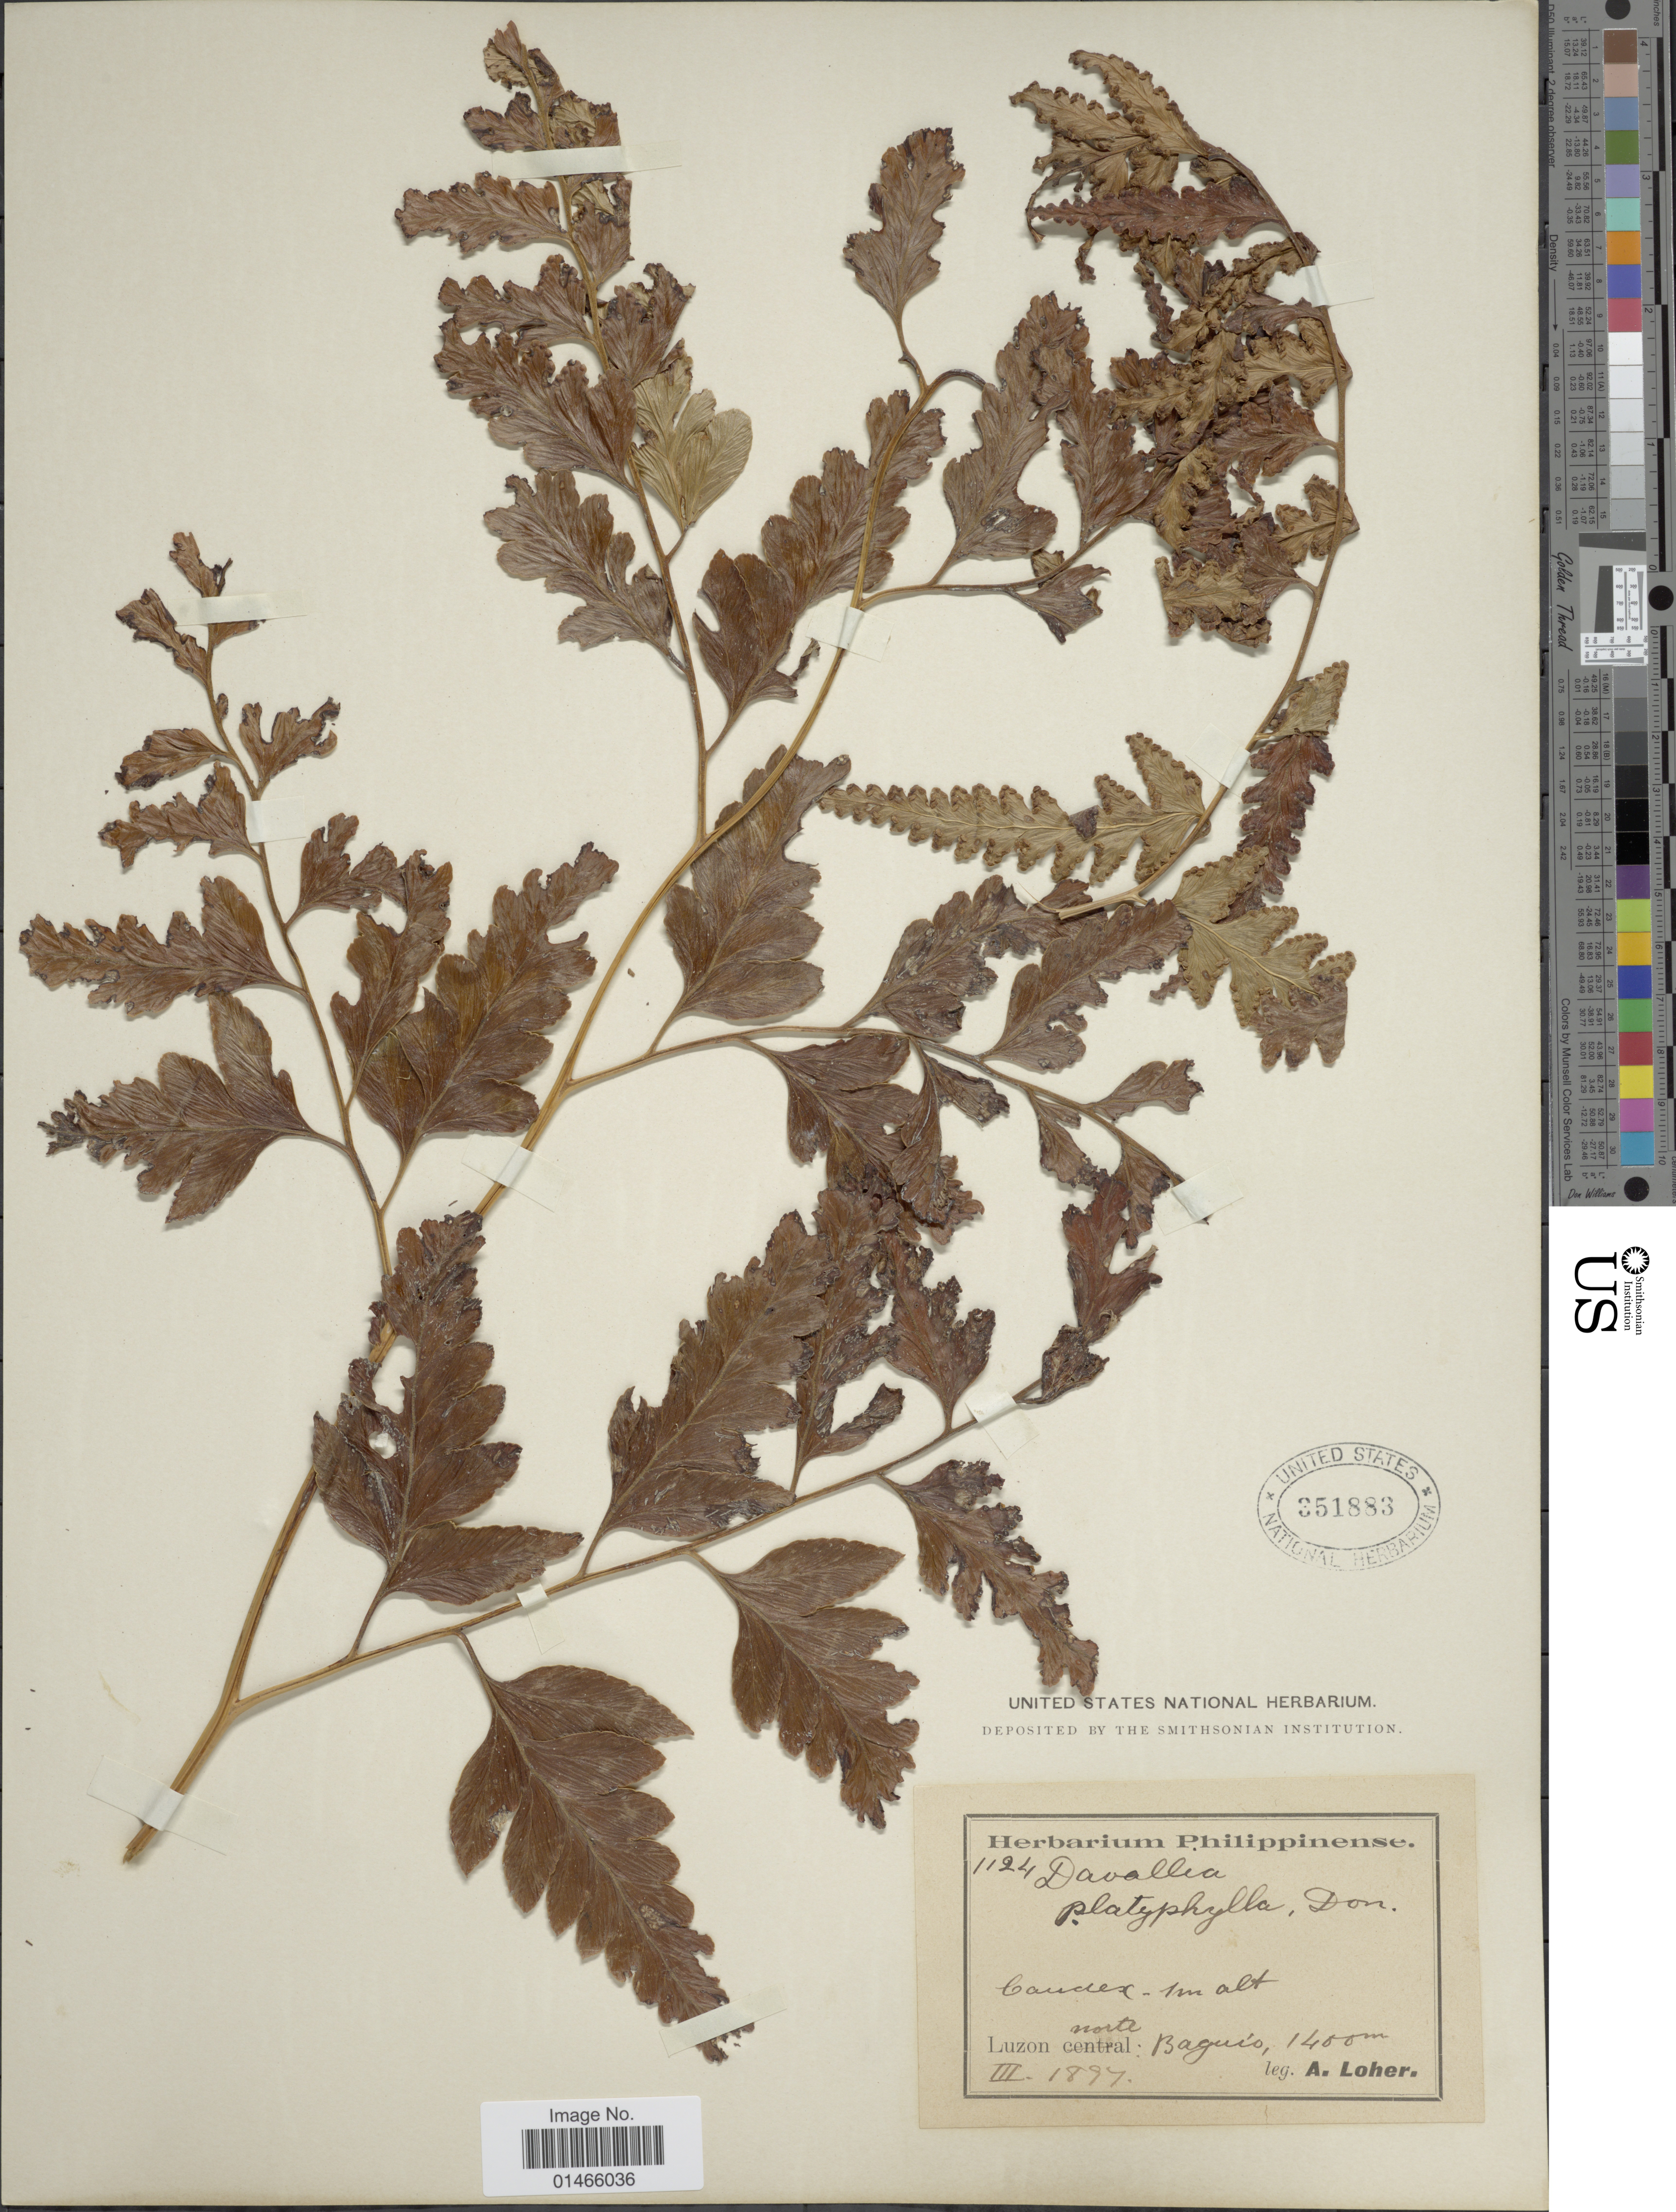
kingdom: Plantae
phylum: Tracheophyta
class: Polypodiopsida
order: Polypodiales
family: Dennstaedtiaceae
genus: Microlepia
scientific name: Microlepia platyphylla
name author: (D. Don) J. Sm.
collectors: A. Loher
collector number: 1124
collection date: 1897-03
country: Philippines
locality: Luzon north: Baguio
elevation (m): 1400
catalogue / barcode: US 351883